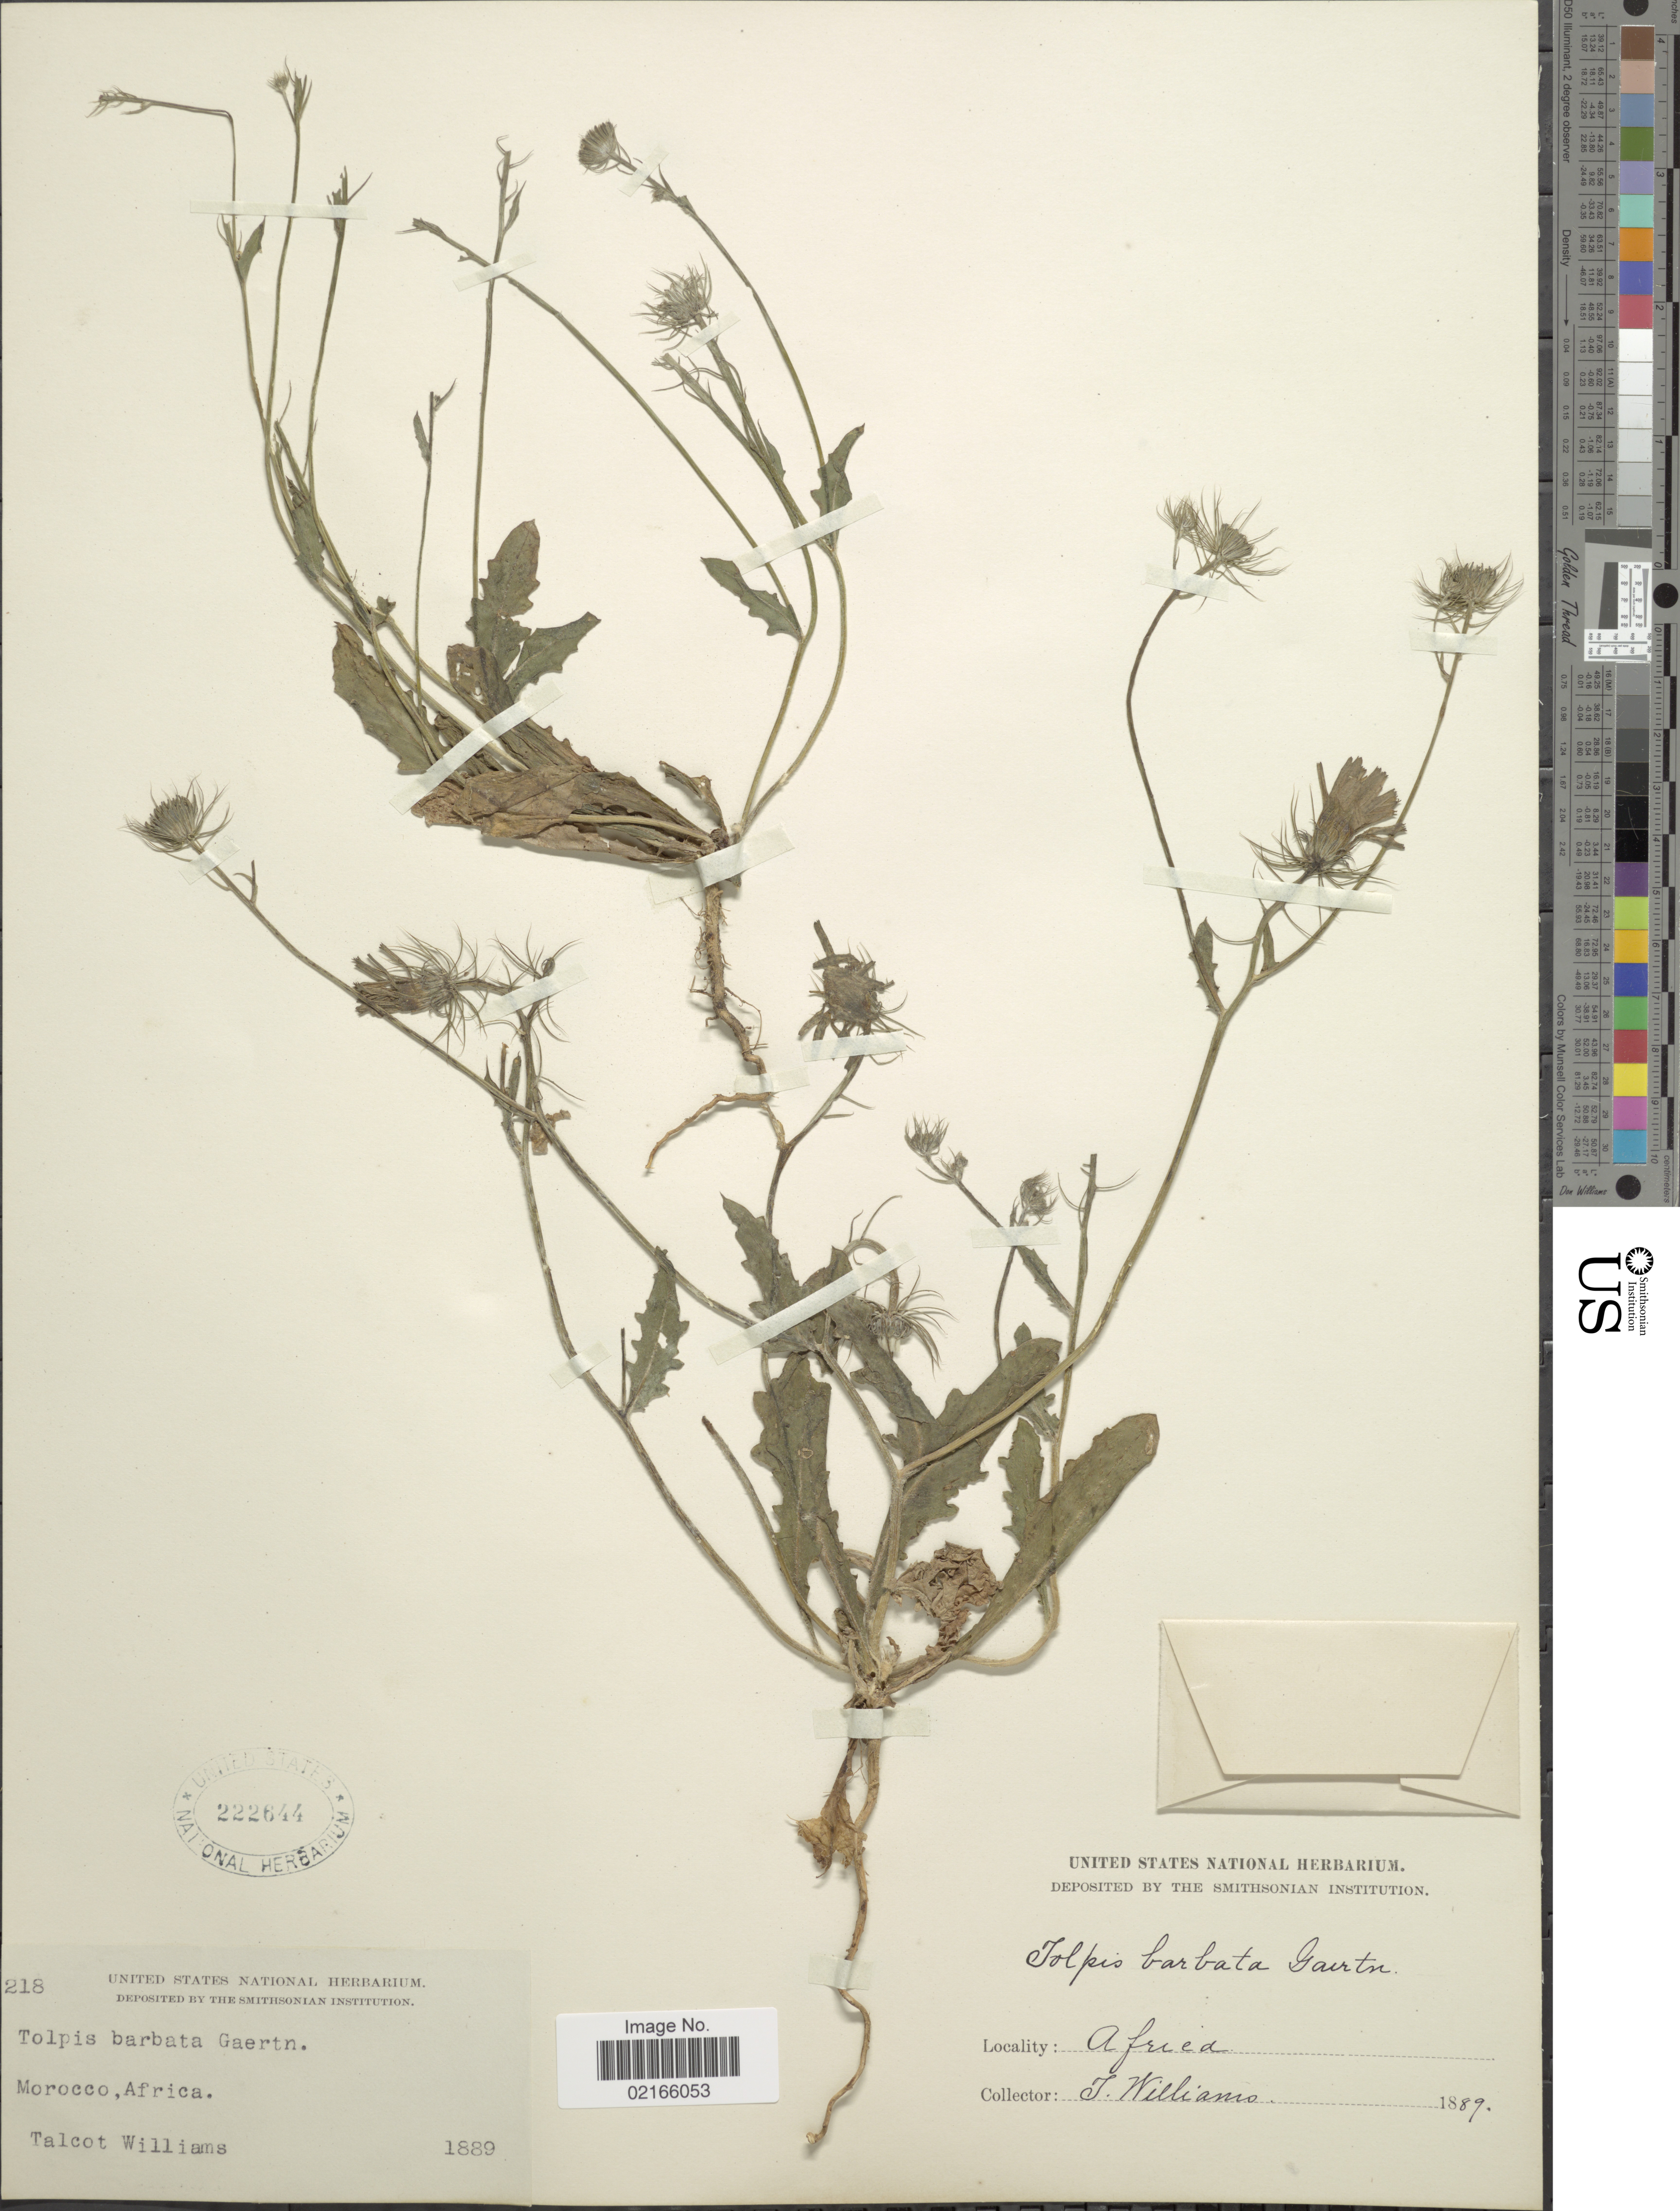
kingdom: Plantae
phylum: Tracheophyta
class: Magnoliopsida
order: Asterales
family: Asteraceae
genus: Tolpis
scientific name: Tolpis barbata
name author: (L.) Gaertn.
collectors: T. Williams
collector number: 218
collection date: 1889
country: Morocco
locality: Africa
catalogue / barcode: US 222644